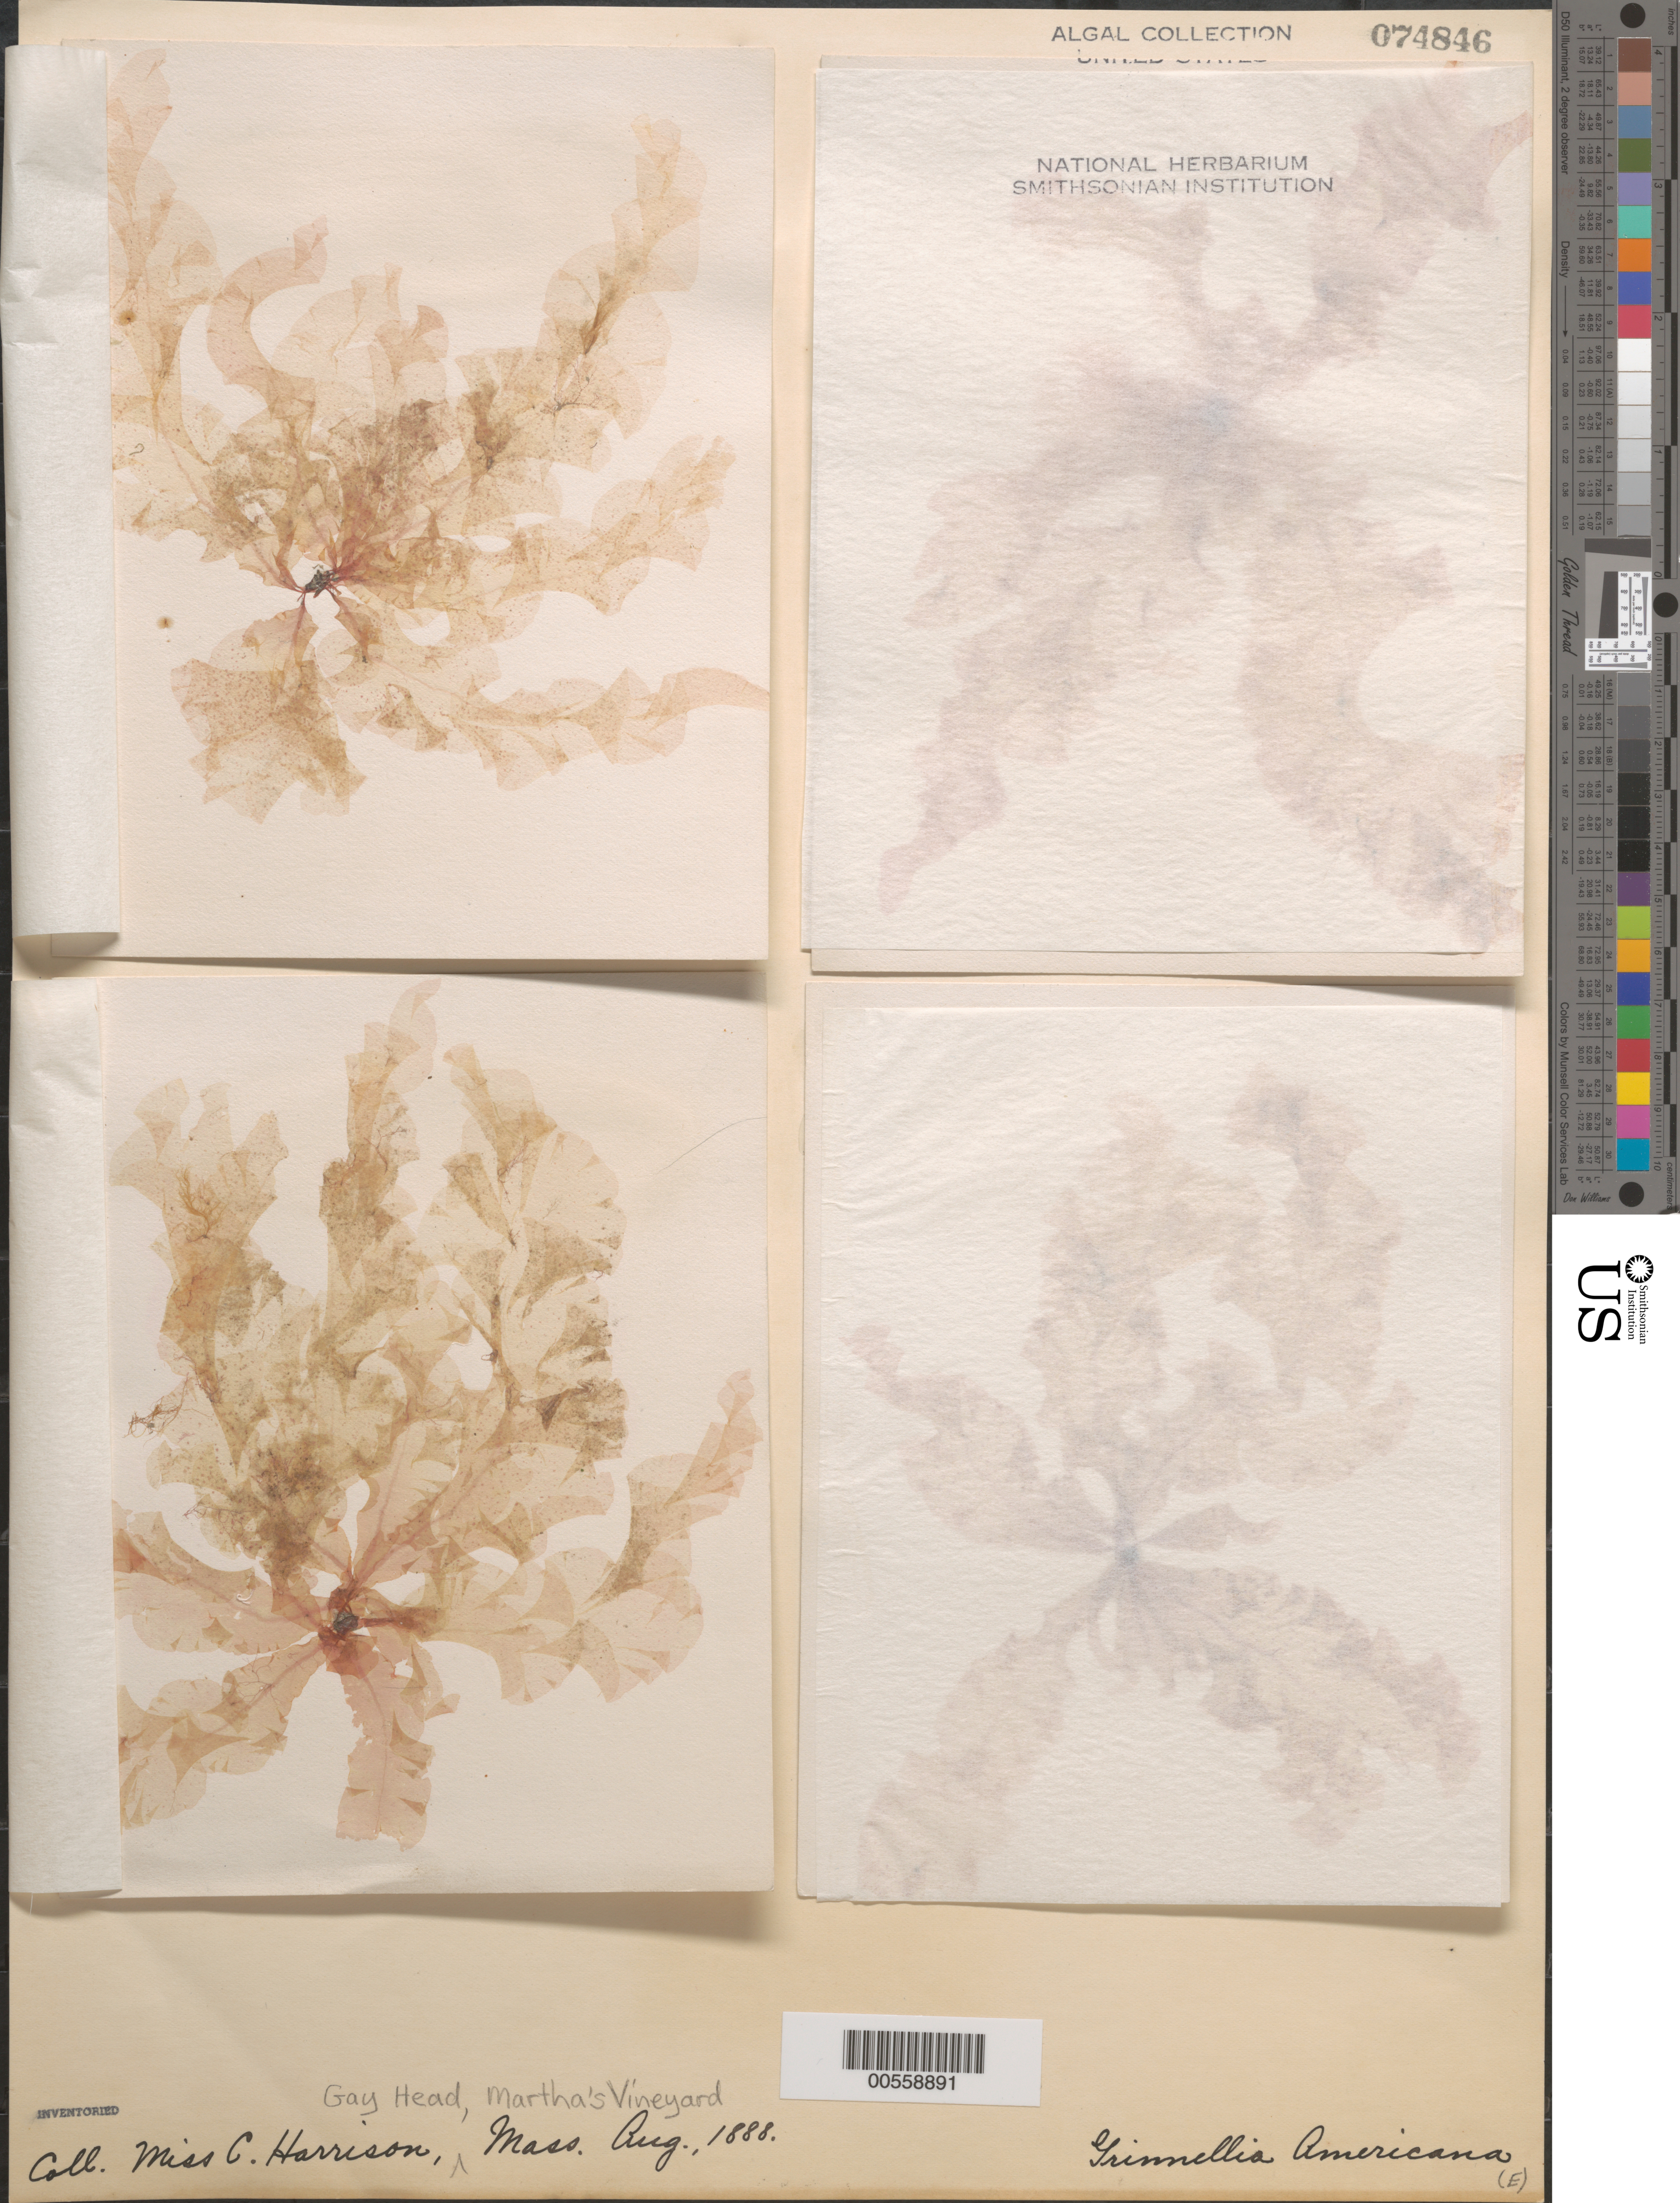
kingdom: Plantae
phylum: Rhodophyta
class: Florideophyceae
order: Ceramiales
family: Delesseriaceae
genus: Grinnellia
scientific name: Grinnellia americana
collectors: C. Harrison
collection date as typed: Aug 1888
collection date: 1888-08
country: United States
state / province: Massachusetts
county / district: Dukes County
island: Martha's Vineyard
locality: Gay Head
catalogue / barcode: US 74846